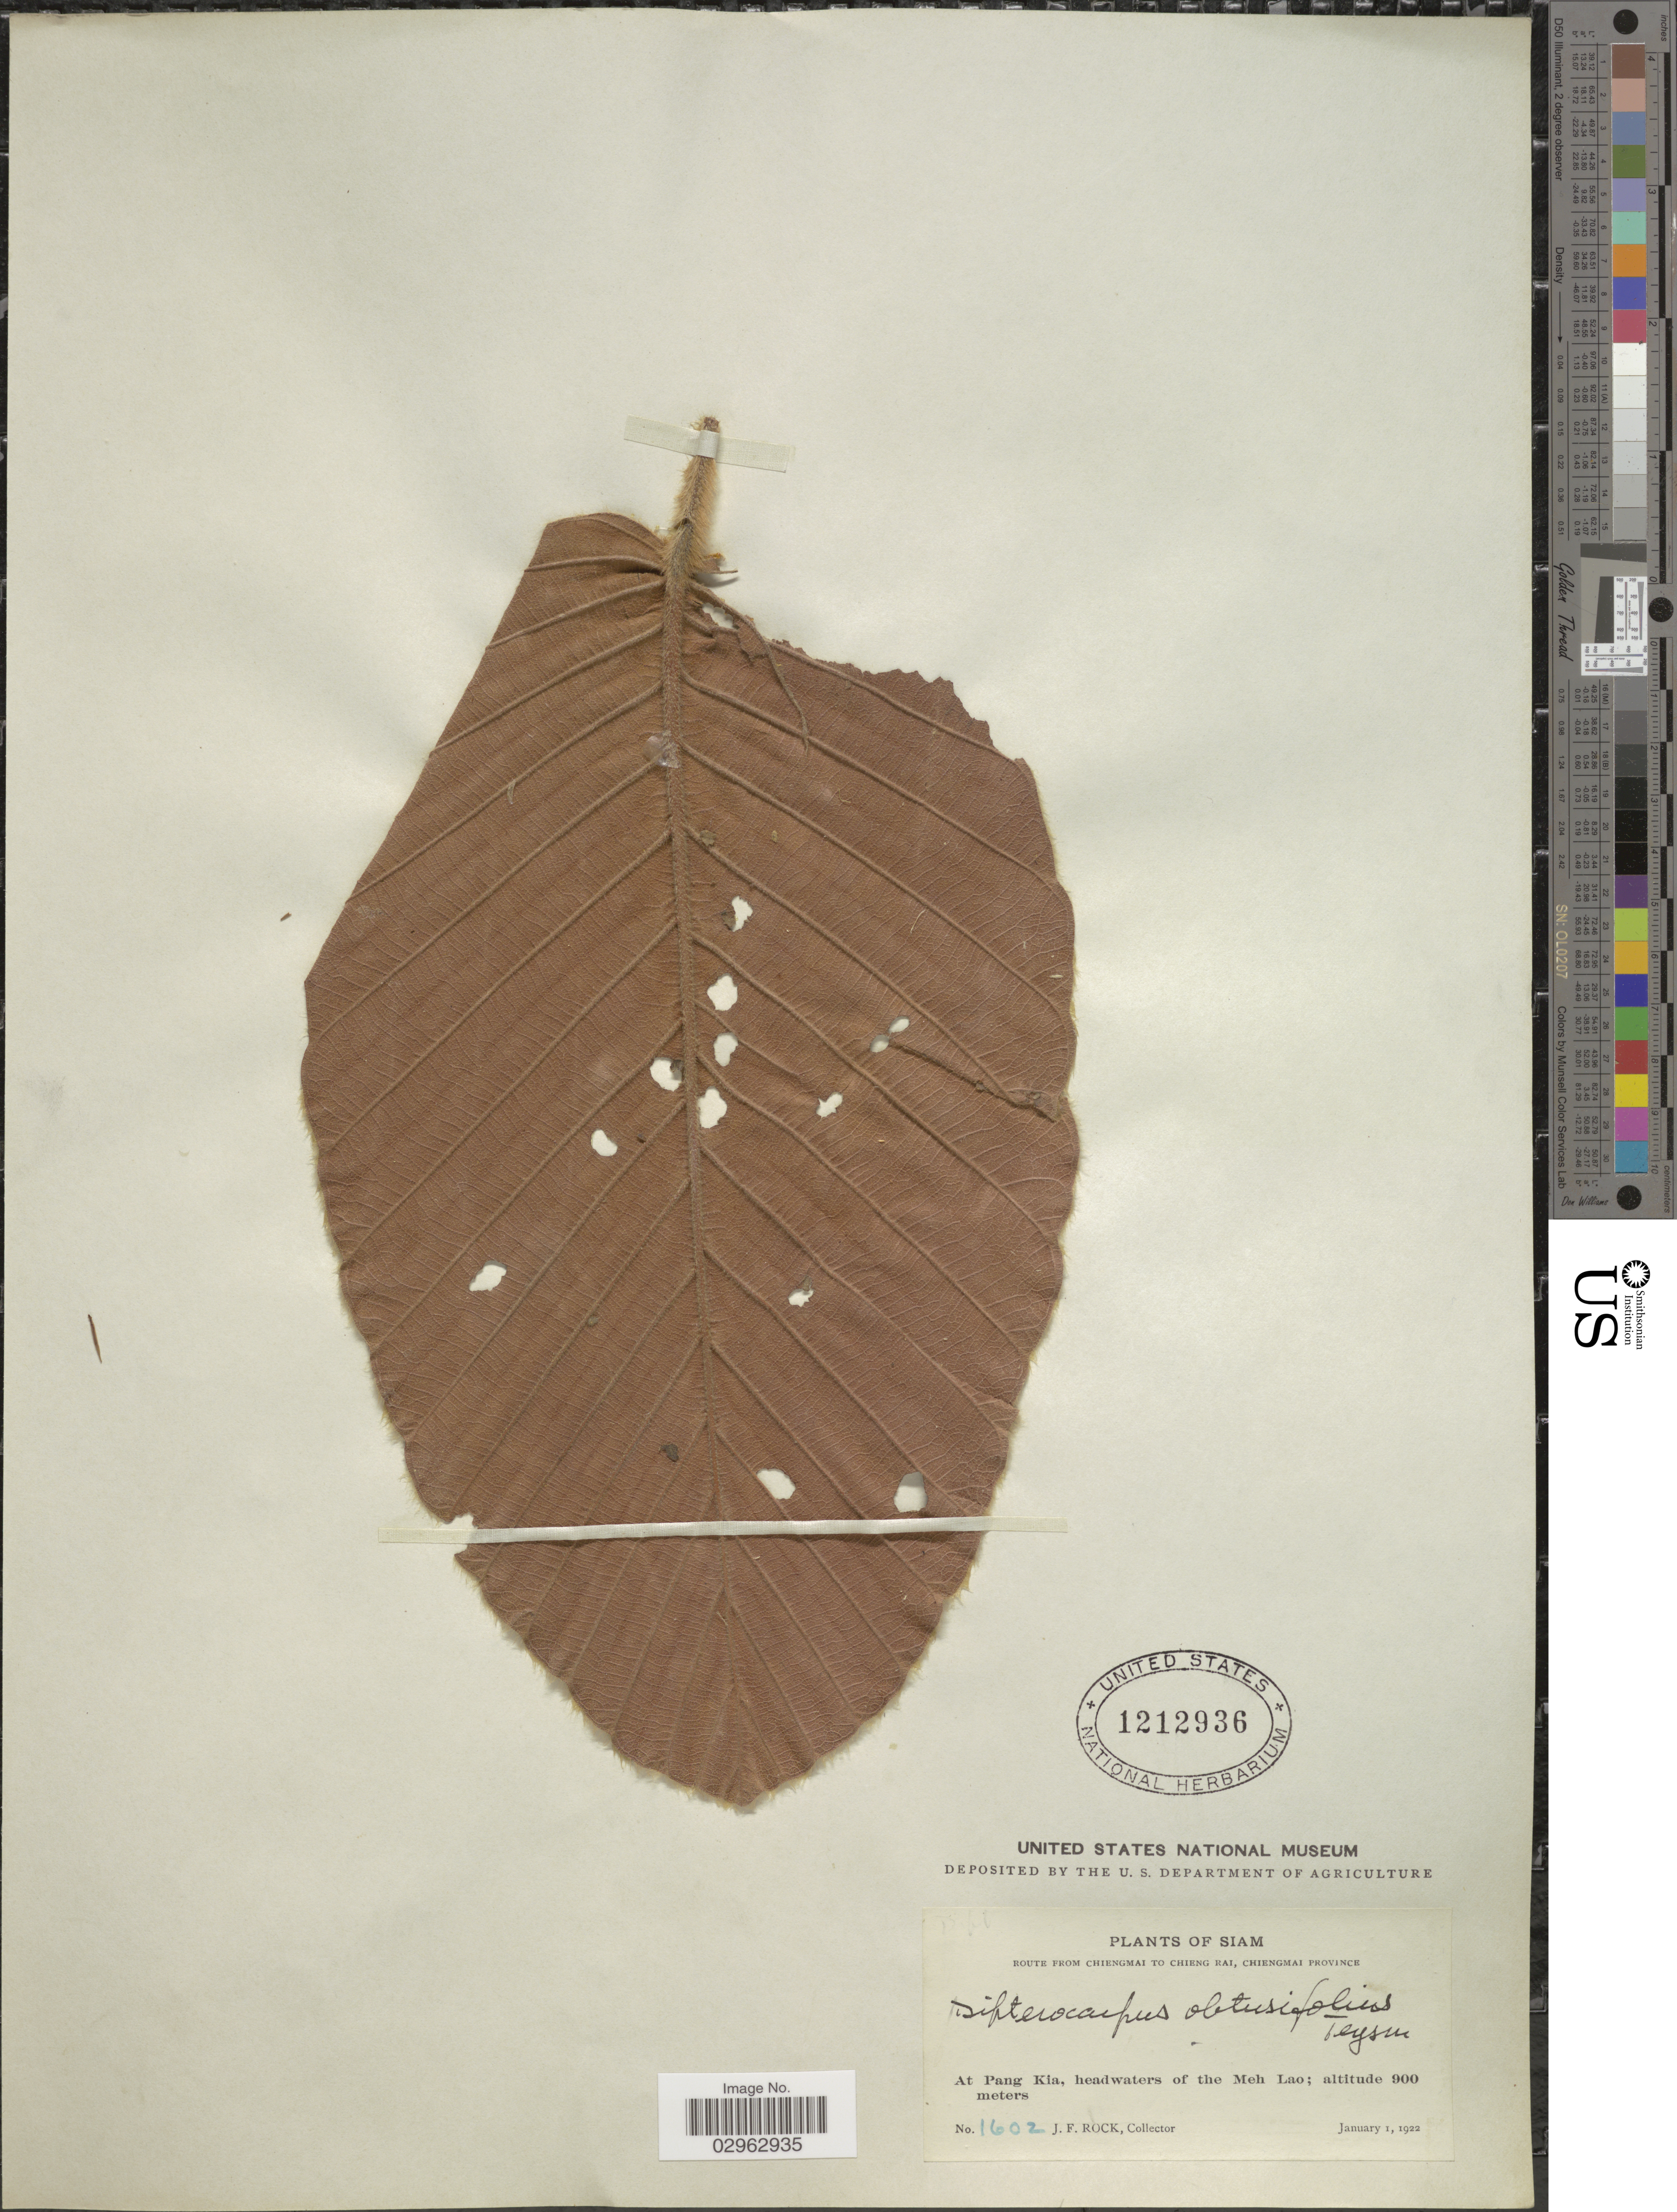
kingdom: Plantae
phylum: Tracheophyta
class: Magnoliopsida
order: Malvales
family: Dipterocarpaceae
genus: Dipterocarpus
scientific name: Dipterocarpus obtusifolius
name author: Teijsm. ex Miq.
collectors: J. Rock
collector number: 1602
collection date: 1922-01-01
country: Thailand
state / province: Chiang Mai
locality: Route from Chiengmai to Chieng Rai, Chiengmai Province. Siam. At Pang Kia, headwaters of the Meh Lao.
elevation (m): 900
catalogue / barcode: US 1212936